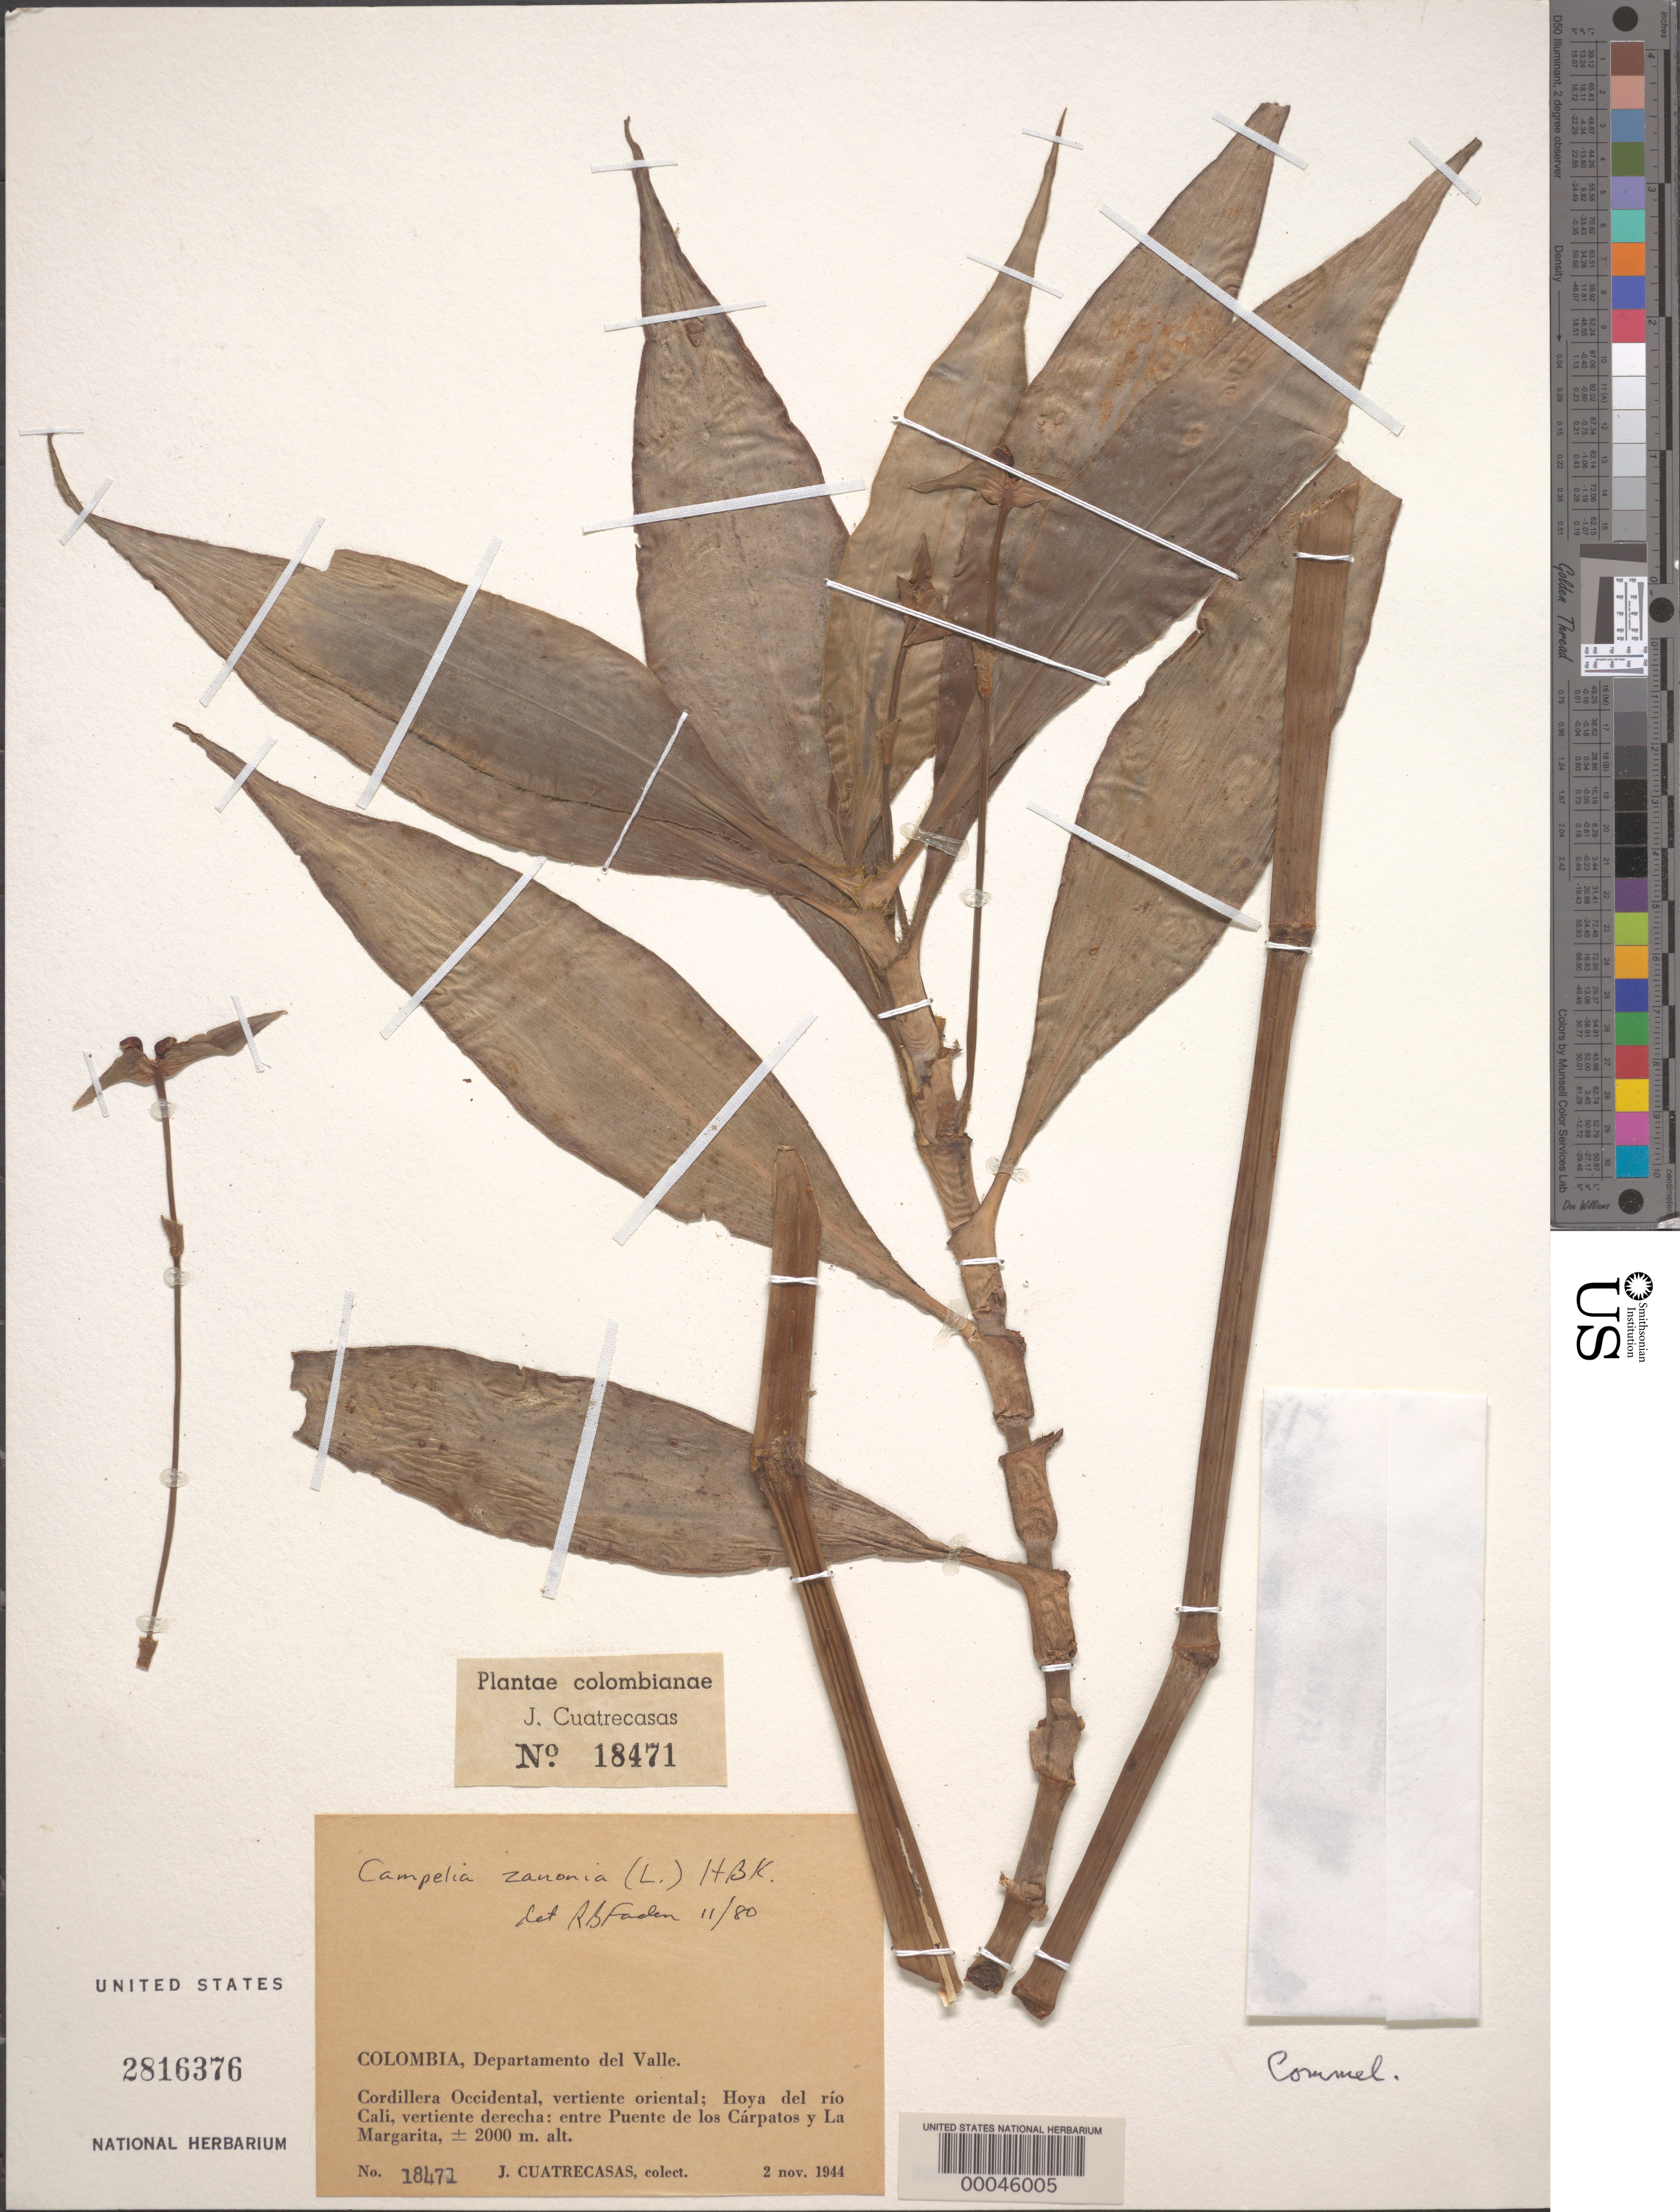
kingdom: Plantae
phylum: Tracheophyta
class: Liliopsida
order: Commelinales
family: Commelinaceae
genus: Tradescantia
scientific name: Tradescantia zanonia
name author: (L.) Sw.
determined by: Faden, Robert B., (US), Smithsonian Institution - National Museum of Natural History (UNITED STATES)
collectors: J. Cuatrecasas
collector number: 18471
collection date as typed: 02 Nov 1944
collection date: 1944-11-02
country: Colombia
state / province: Valle del Cauca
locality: Near Rio Cali, between Puente de los Carpatos and la Margarita, Cordillera Occidental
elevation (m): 2000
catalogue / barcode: US 2816376